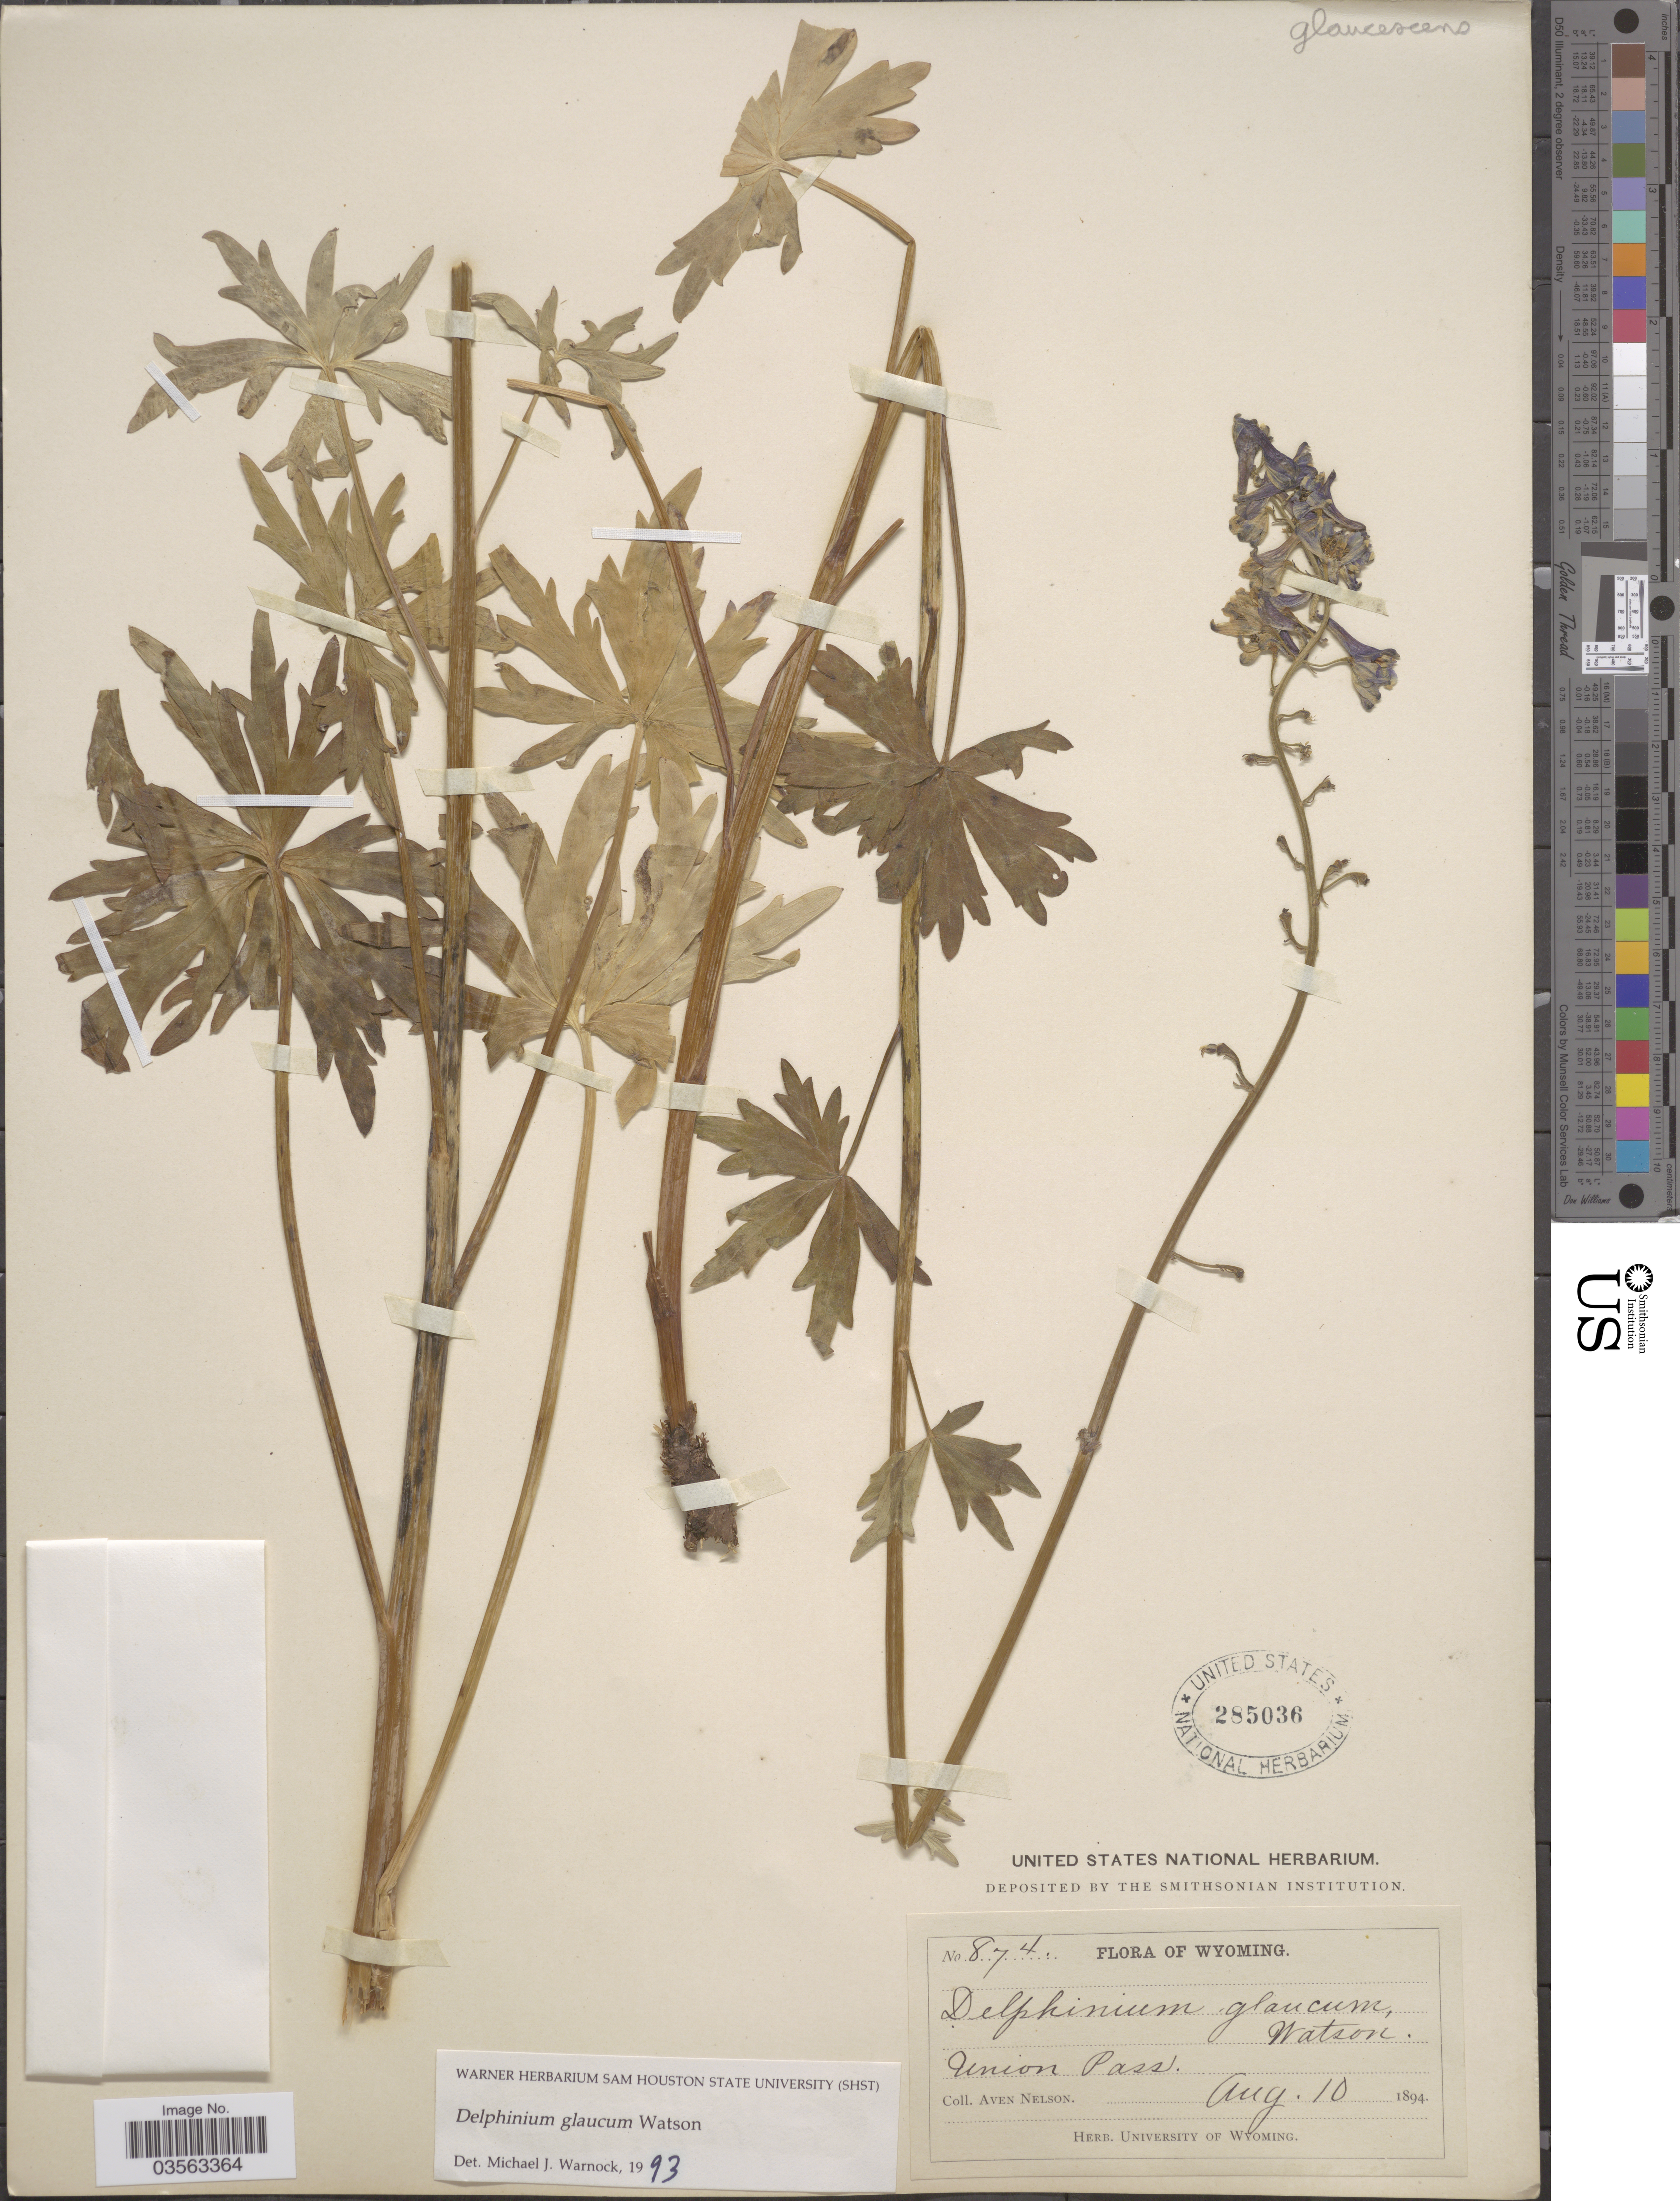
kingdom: Plantae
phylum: Tracheophyta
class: Magnoliopsida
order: Ranunculales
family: Ranunculaceae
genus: Delphinium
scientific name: Delphinium glaucum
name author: S. Watson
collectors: A. Nelson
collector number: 874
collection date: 1894-08-10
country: United States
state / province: Wyoming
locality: Union Pass.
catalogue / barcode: US 285036